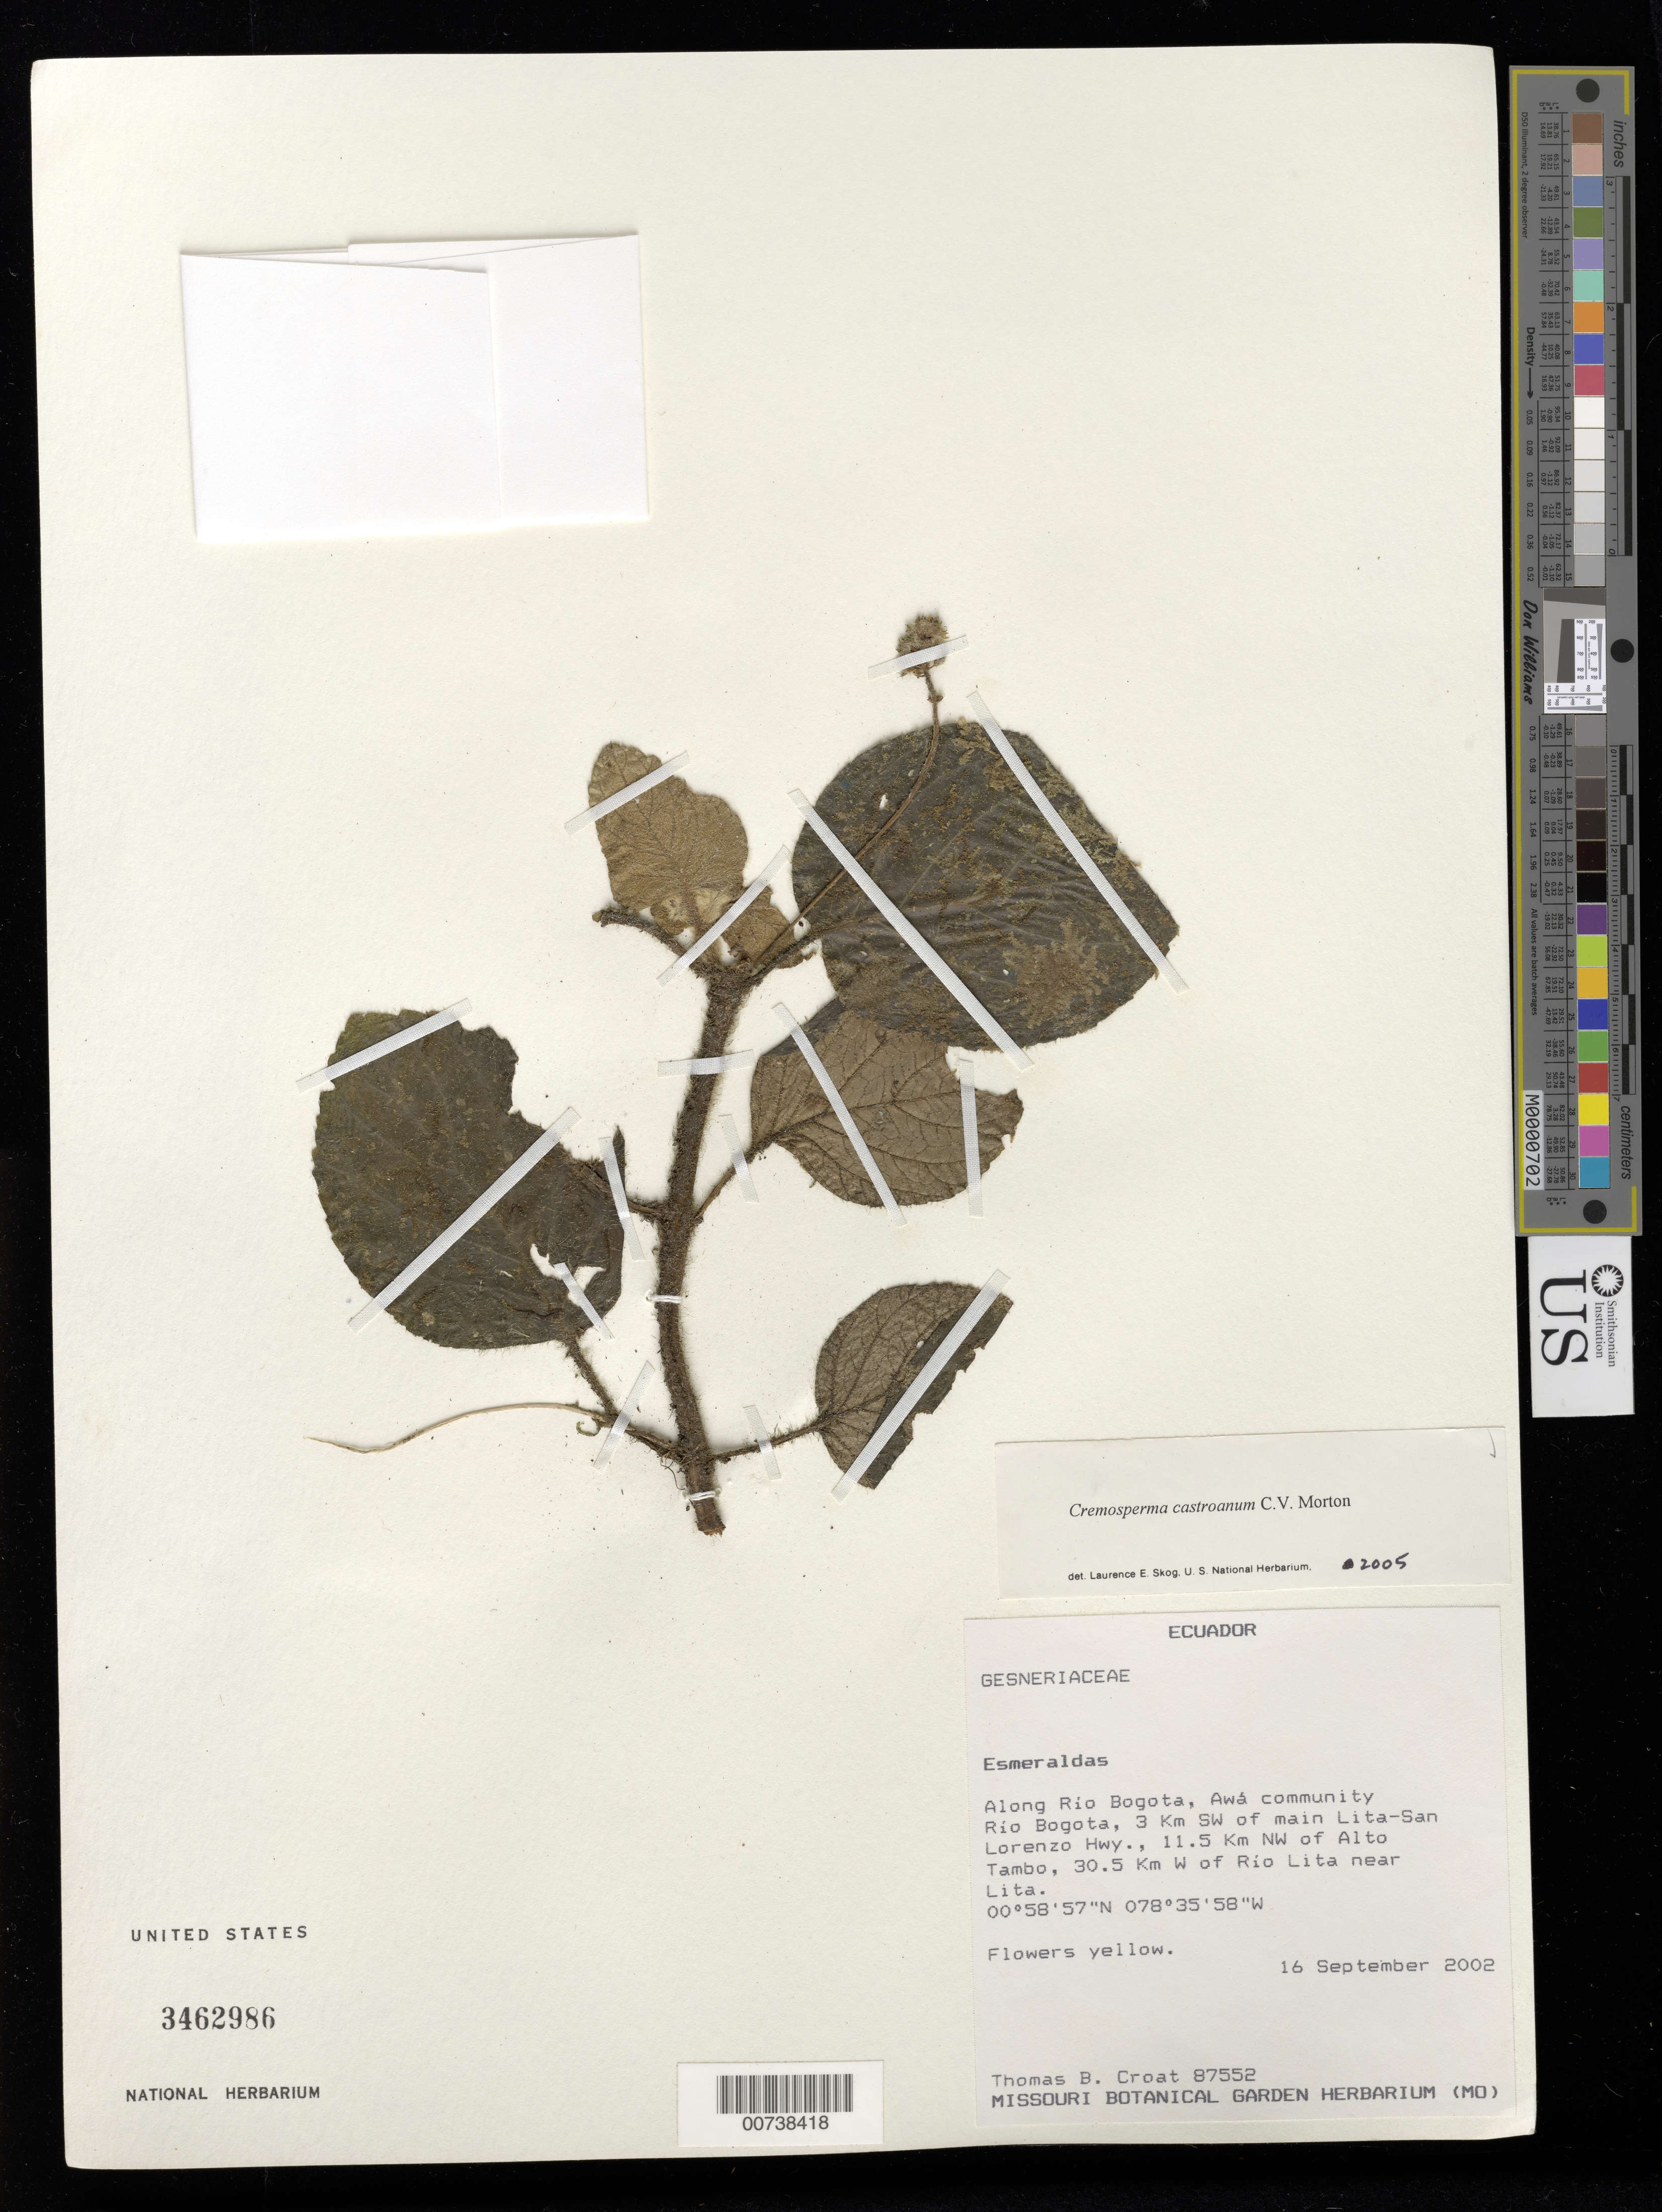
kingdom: Plantae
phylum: Tracheophyta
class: Magnoliopsida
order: Lamiales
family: Gesneriaceae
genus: Cremosperma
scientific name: Cremosperma castroanum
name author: C.V. Morton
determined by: Skog, Laurence E.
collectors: T. B. Croat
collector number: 87552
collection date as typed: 16 Sep 2002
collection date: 2002-09-16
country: Ecuador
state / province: Esmeraldas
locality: Along Río Bogota, Awá community Río Bogota, 3 km SW of main Lita-San Lorenzo Hwy., 11.5 km NW of Alto Tambo, 30.5 km W of Río Lita near Lita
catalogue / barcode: US 3462986